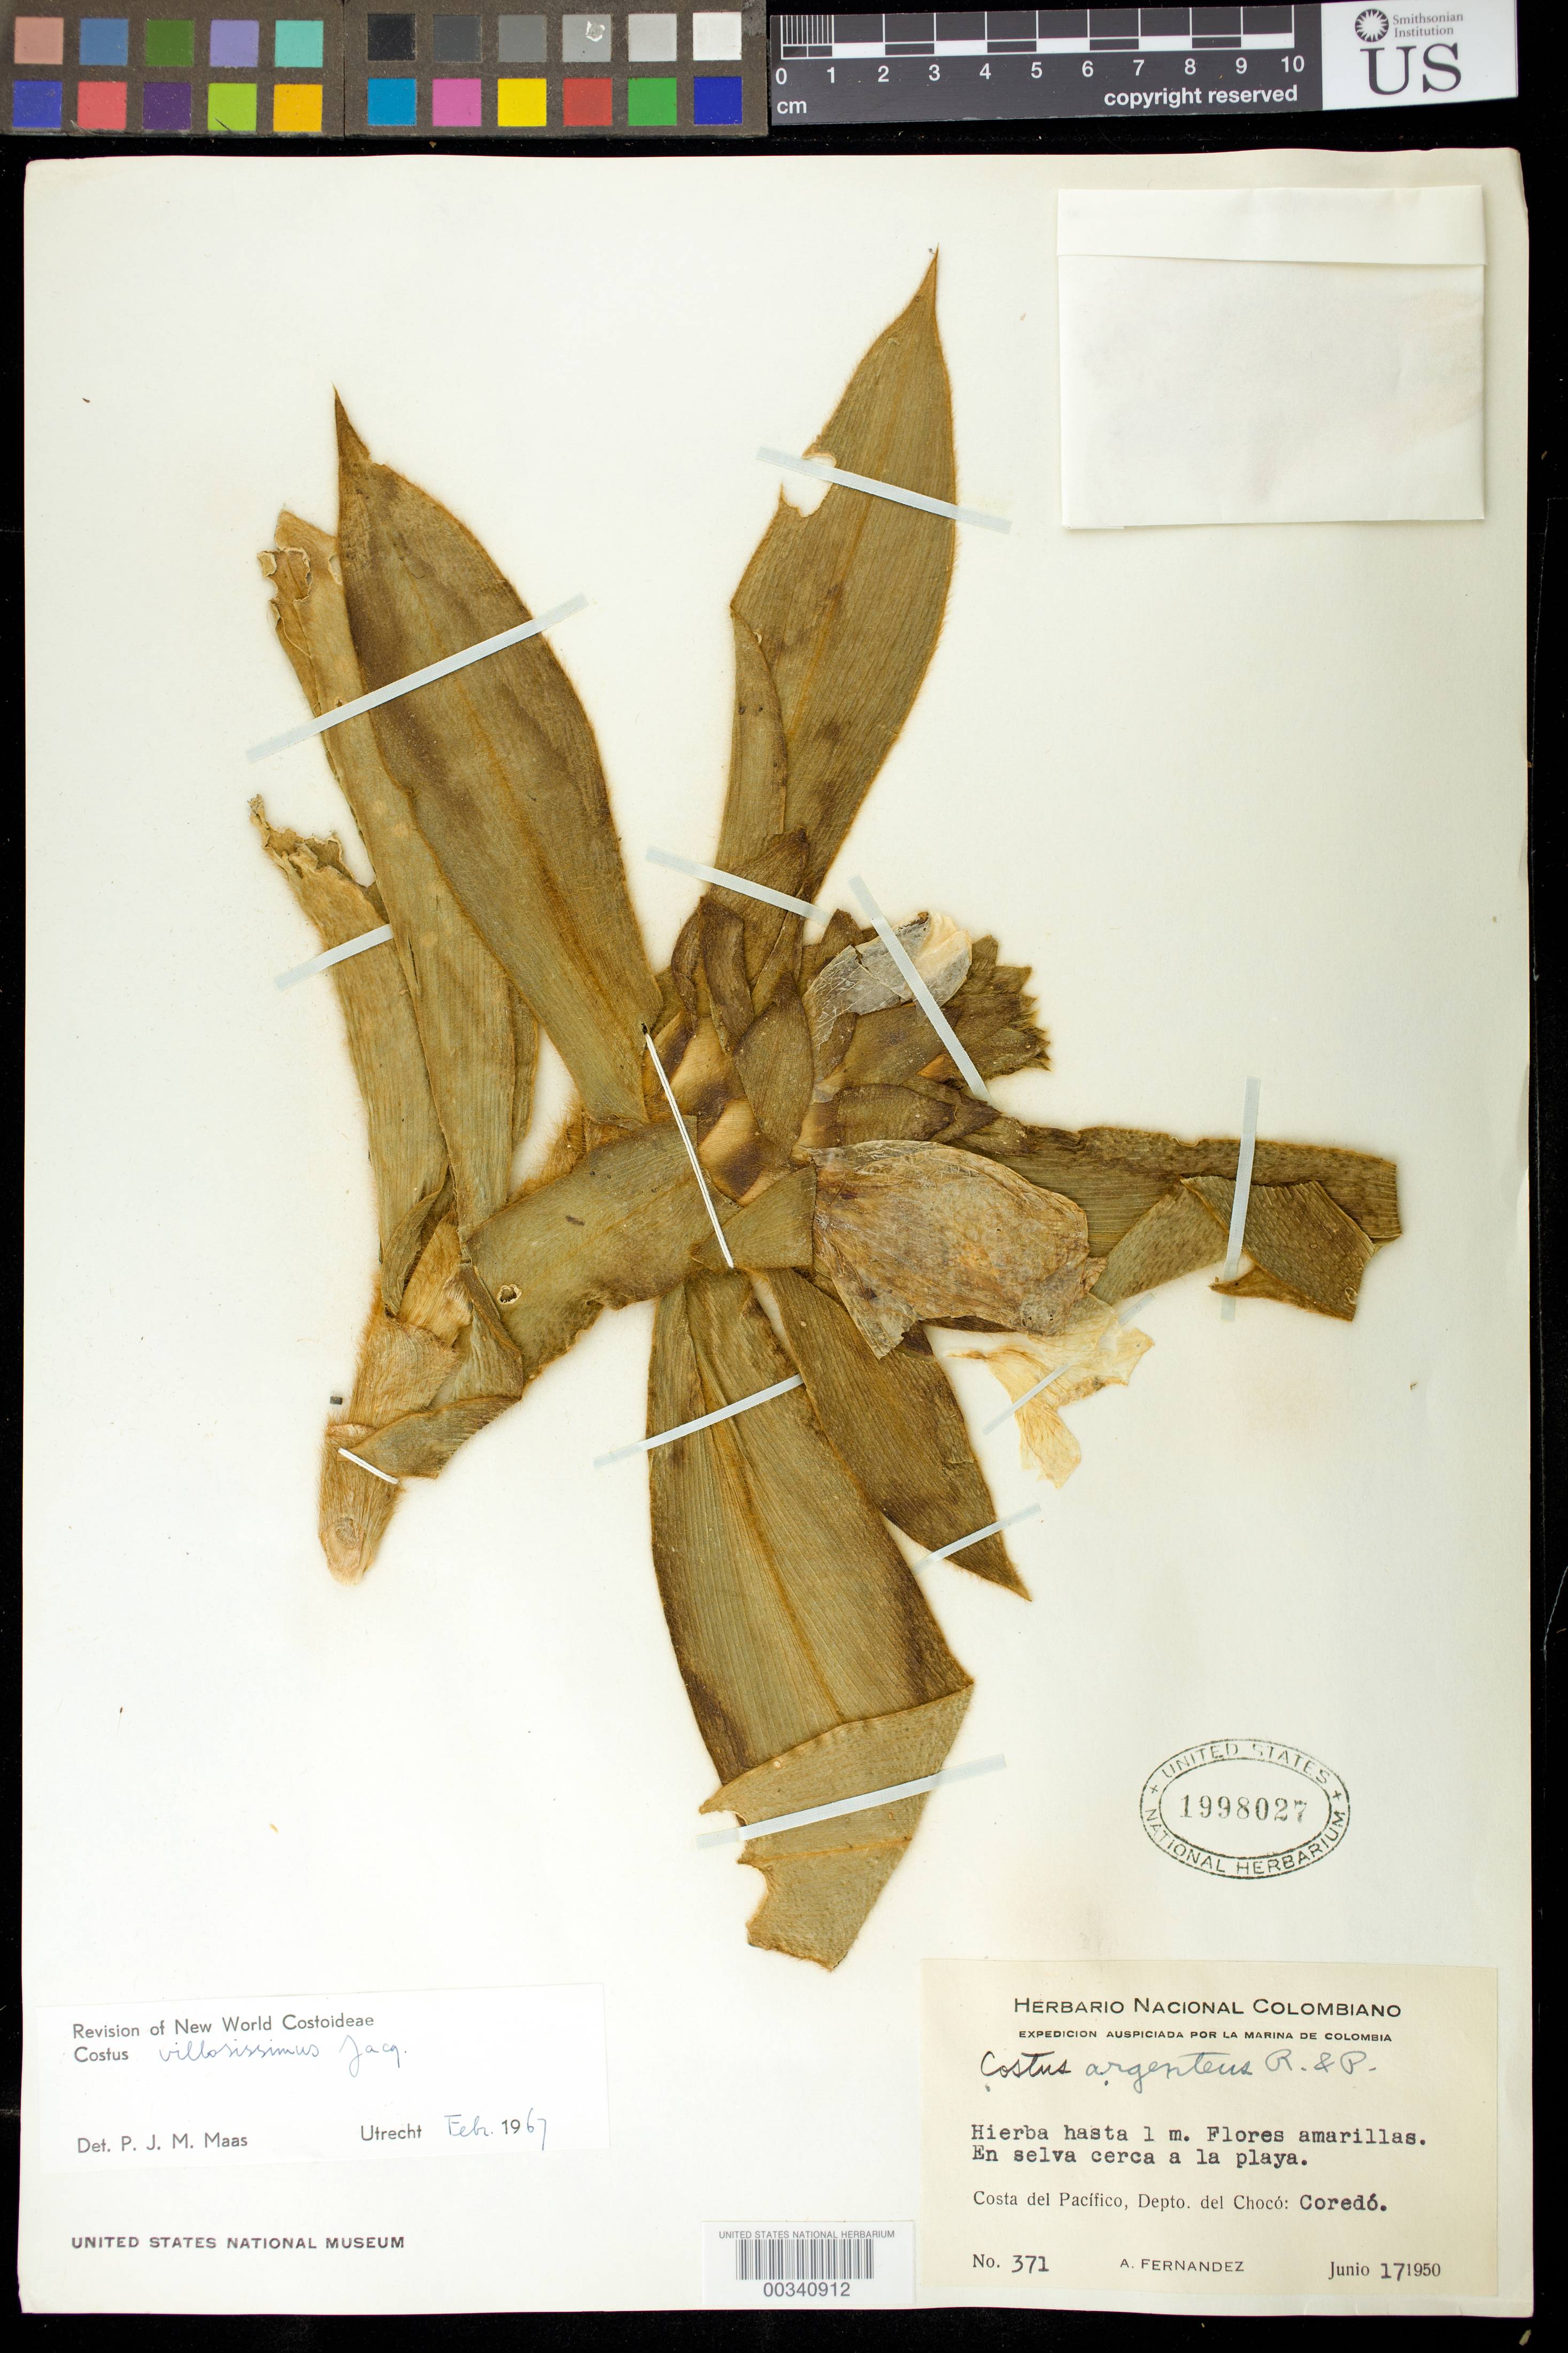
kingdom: Plantae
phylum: Tracheophyta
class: Liliopsida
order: Zingiberales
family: Costaceae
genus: Costus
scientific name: Costus villosissimus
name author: Jacq.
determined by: Maas, Paul J. M.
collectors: Á. Fernández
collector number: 371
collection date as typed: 17 Jun 1950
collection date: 1950-06-17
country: Colombia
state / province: Chocó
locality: Costa del Pacifico, Coredo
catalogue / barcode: US 1998027